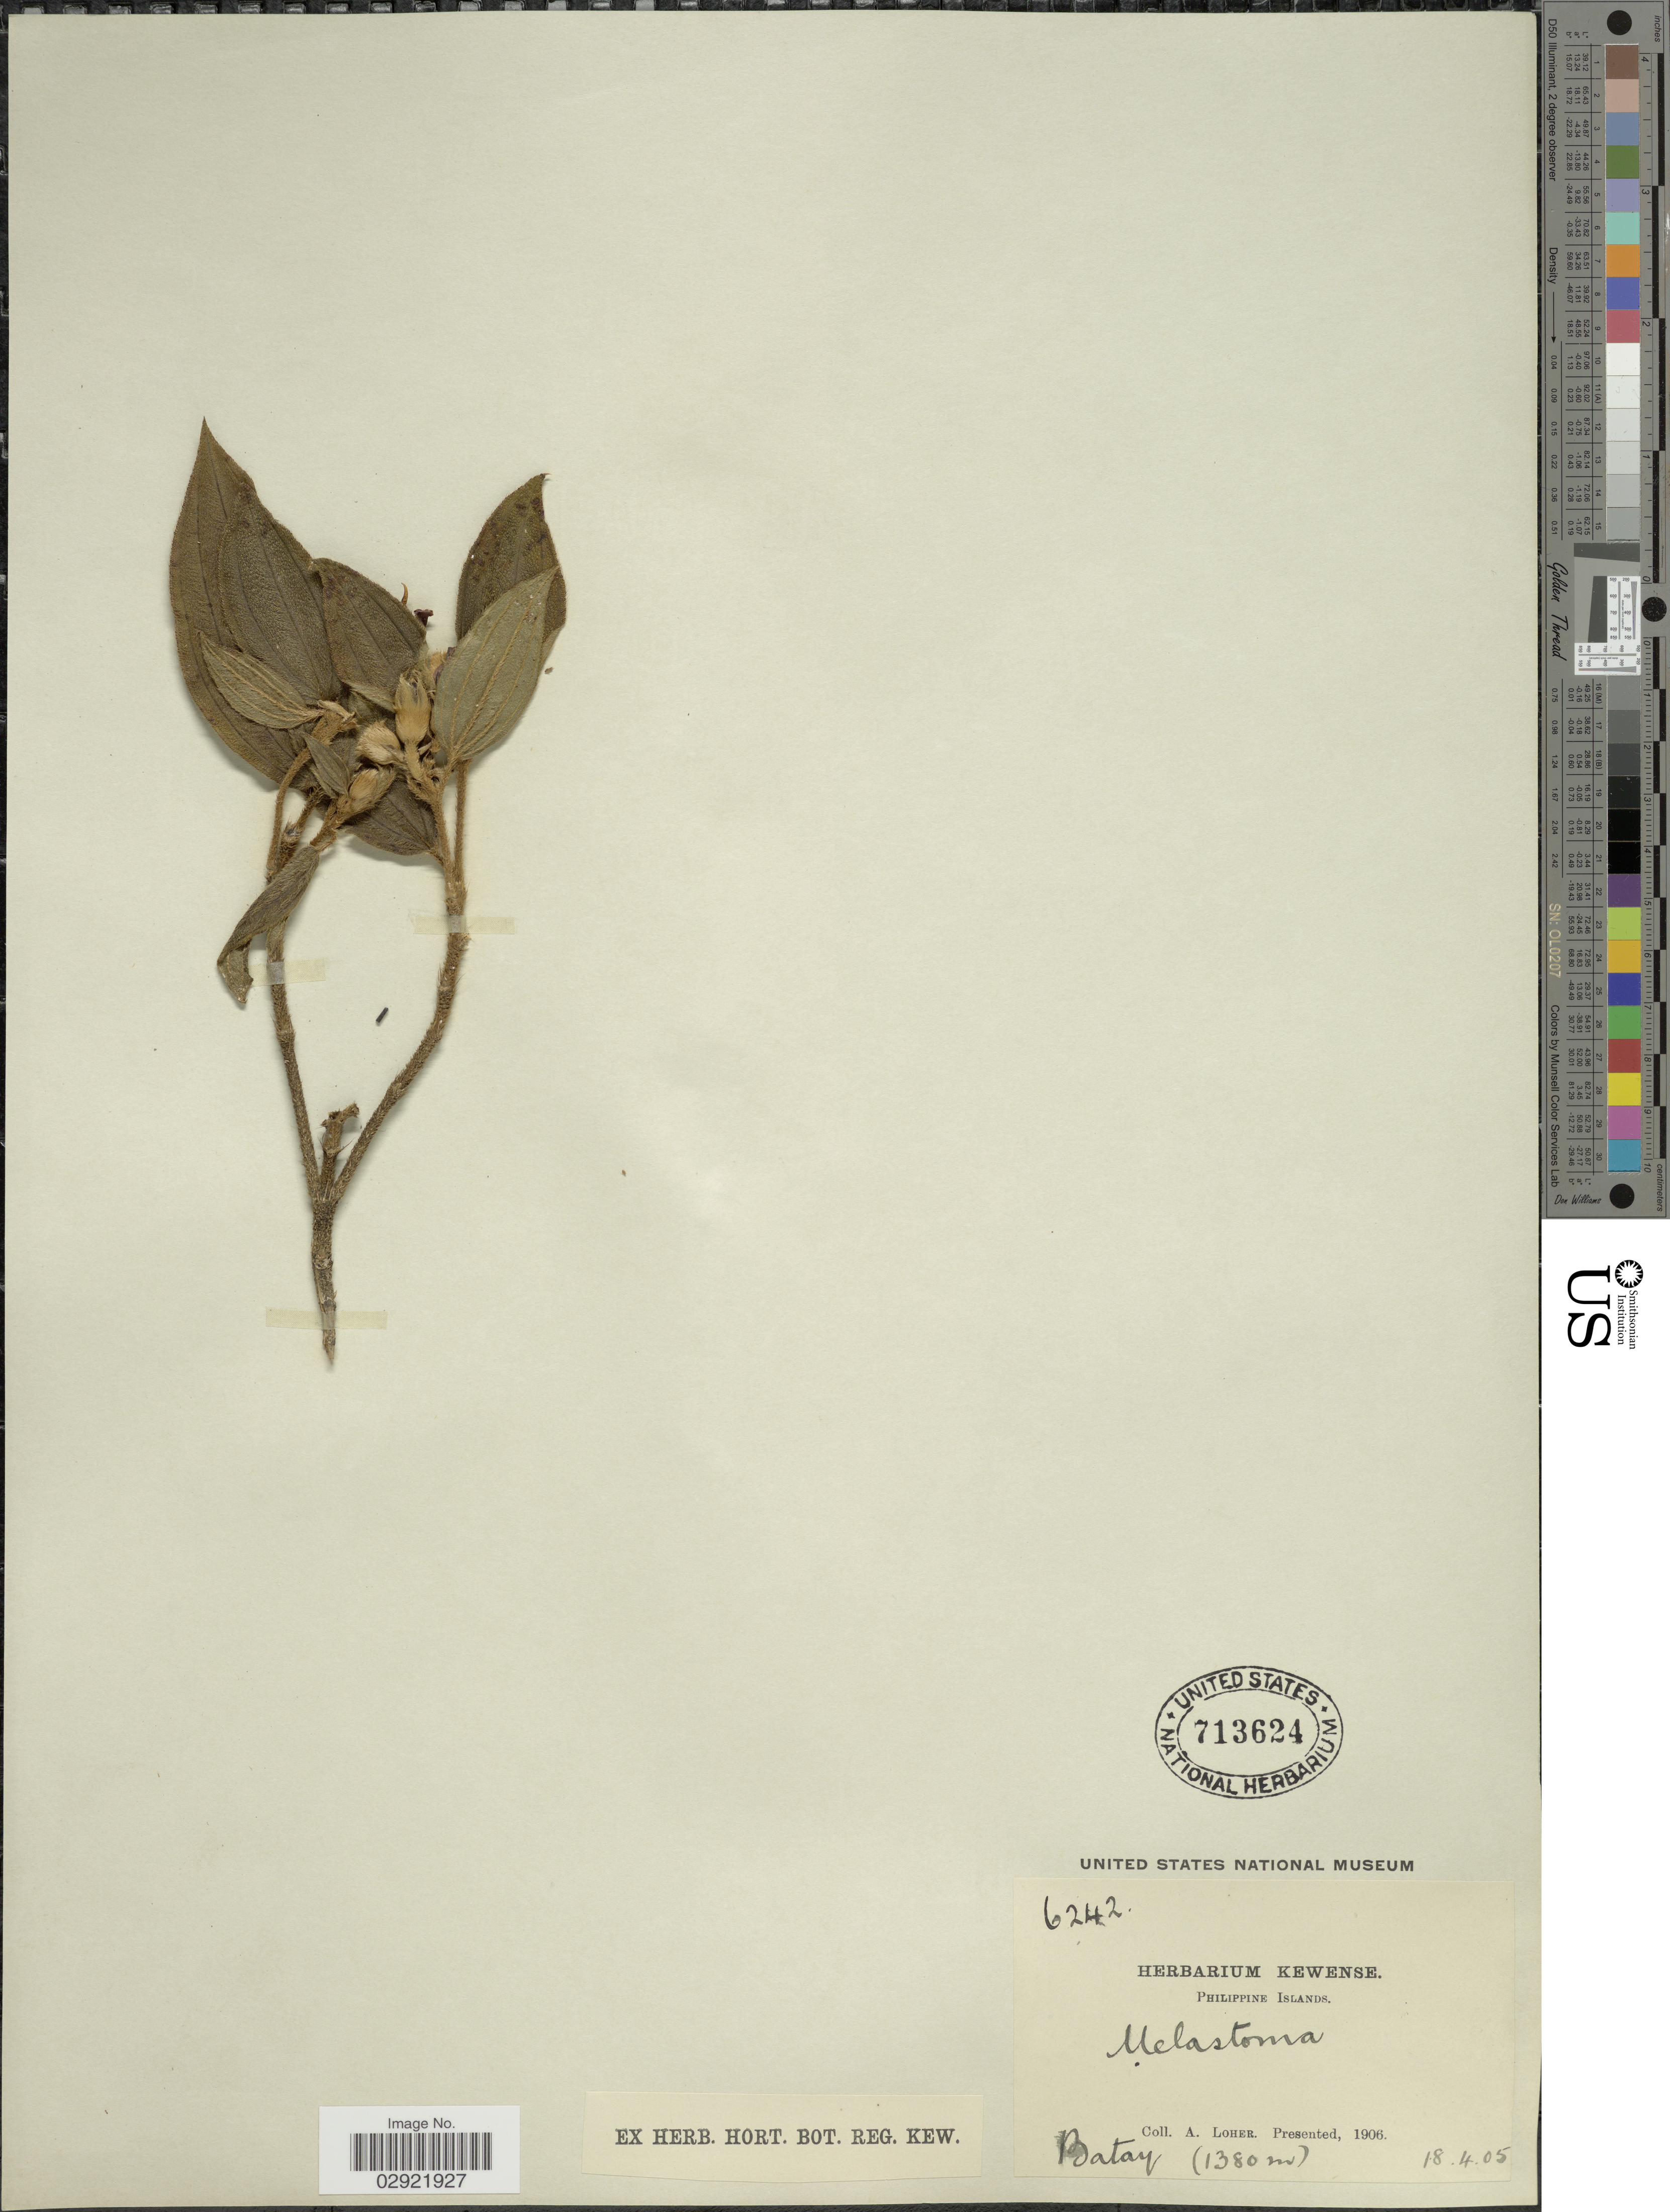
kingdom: Plantae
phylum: Tracheophyta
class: Magnoliopsida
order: Myrtales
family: Melastomataceae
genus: Melastoma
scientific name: Melastoma malabathricum subsp. malabathricum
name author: L.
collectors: A. Loher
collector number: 6242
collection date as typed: Transcribed d/m/y: 18/4/5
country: Philippines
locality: Batay.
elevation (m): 1380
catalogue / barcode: US 713624